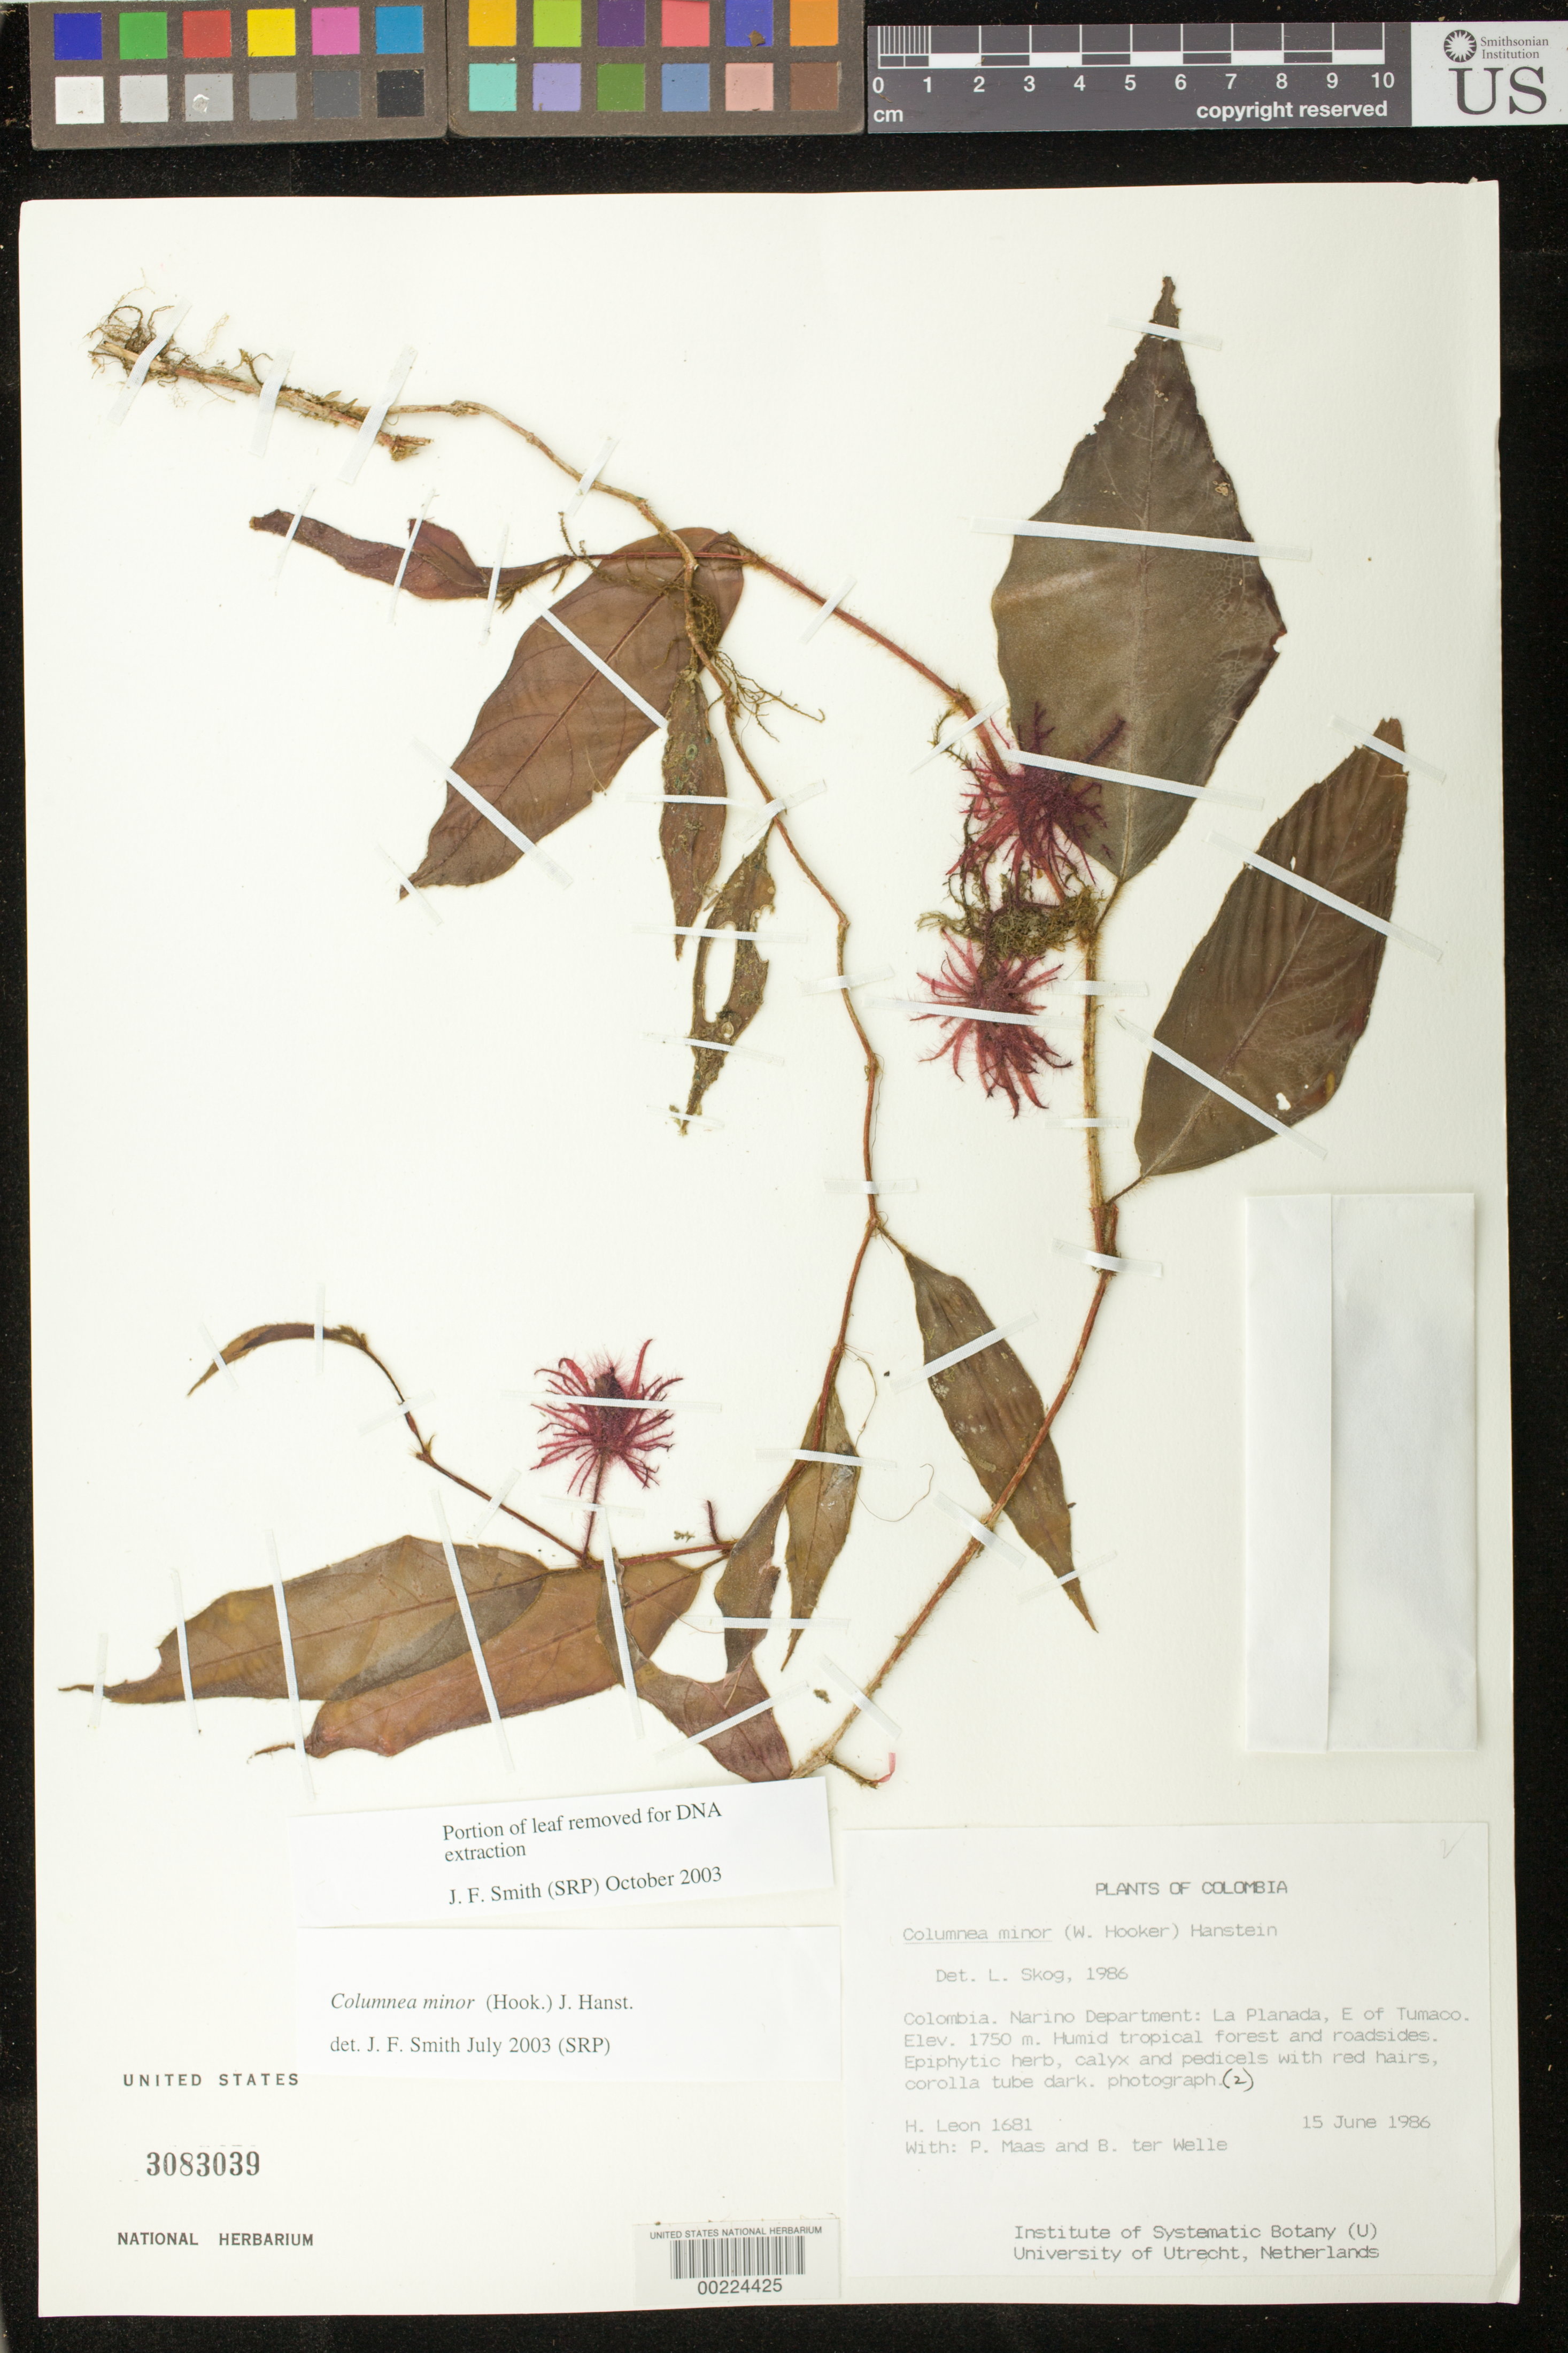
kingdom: Plantae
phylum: Tracheophyta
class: Magnoliopsida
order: Lamiales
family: Gesneriaceae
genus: Columnea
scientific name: Columnea minor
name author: (Hook.) Hanst.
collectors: H. León, P. Maas & B. Welle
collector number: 1681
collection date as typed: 15 Jun 1986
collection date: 1986-06-15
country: Colombia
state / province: Nariño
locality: La Planada, E of Tumaco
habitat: Humid tropical forest and roadsides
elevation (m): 1750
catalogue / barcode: US 3083039